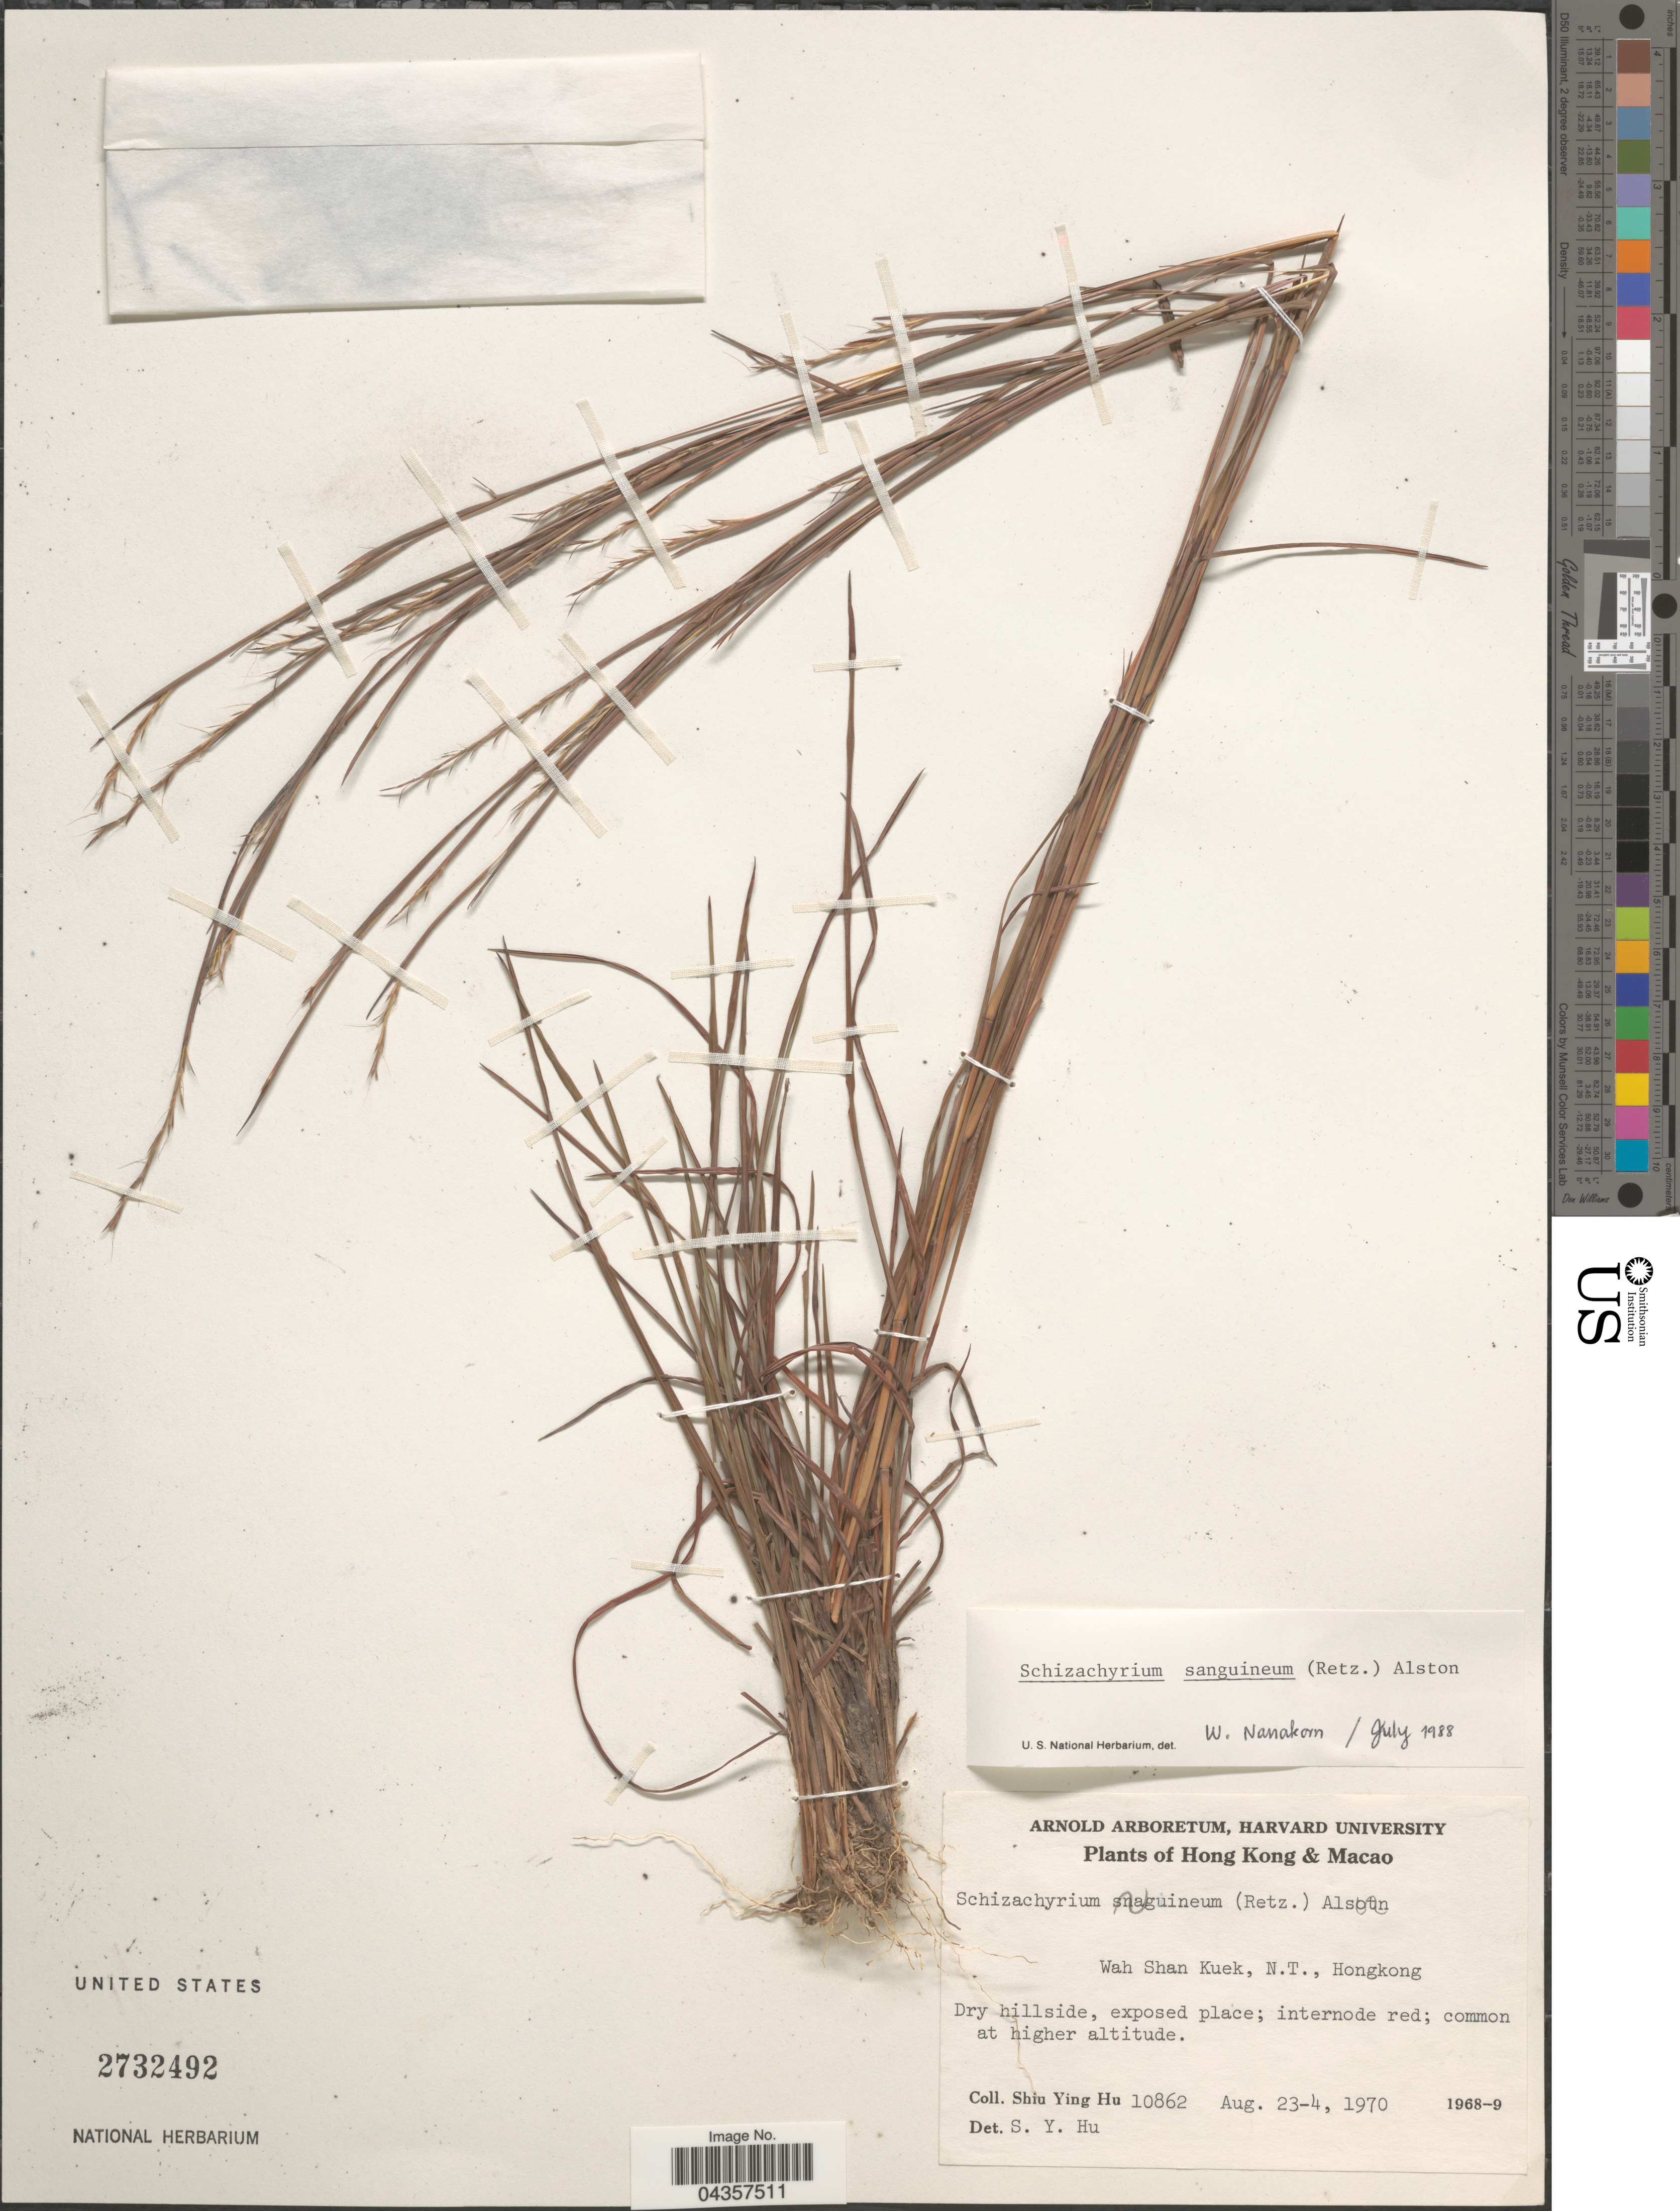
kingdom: Plantae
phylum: Tracheophyta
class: Liliopsida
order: Poales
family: Poaceae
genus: Schizachyrium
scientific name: Schizachyrium sanguineum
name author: (Retz.) Alston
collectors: S. Y. Hu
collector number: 10862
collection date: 1970-08-23/1970-08-24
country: China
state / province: Hong Kong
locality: Wah Shan Kuek, N.T.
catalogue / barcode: US 2732492